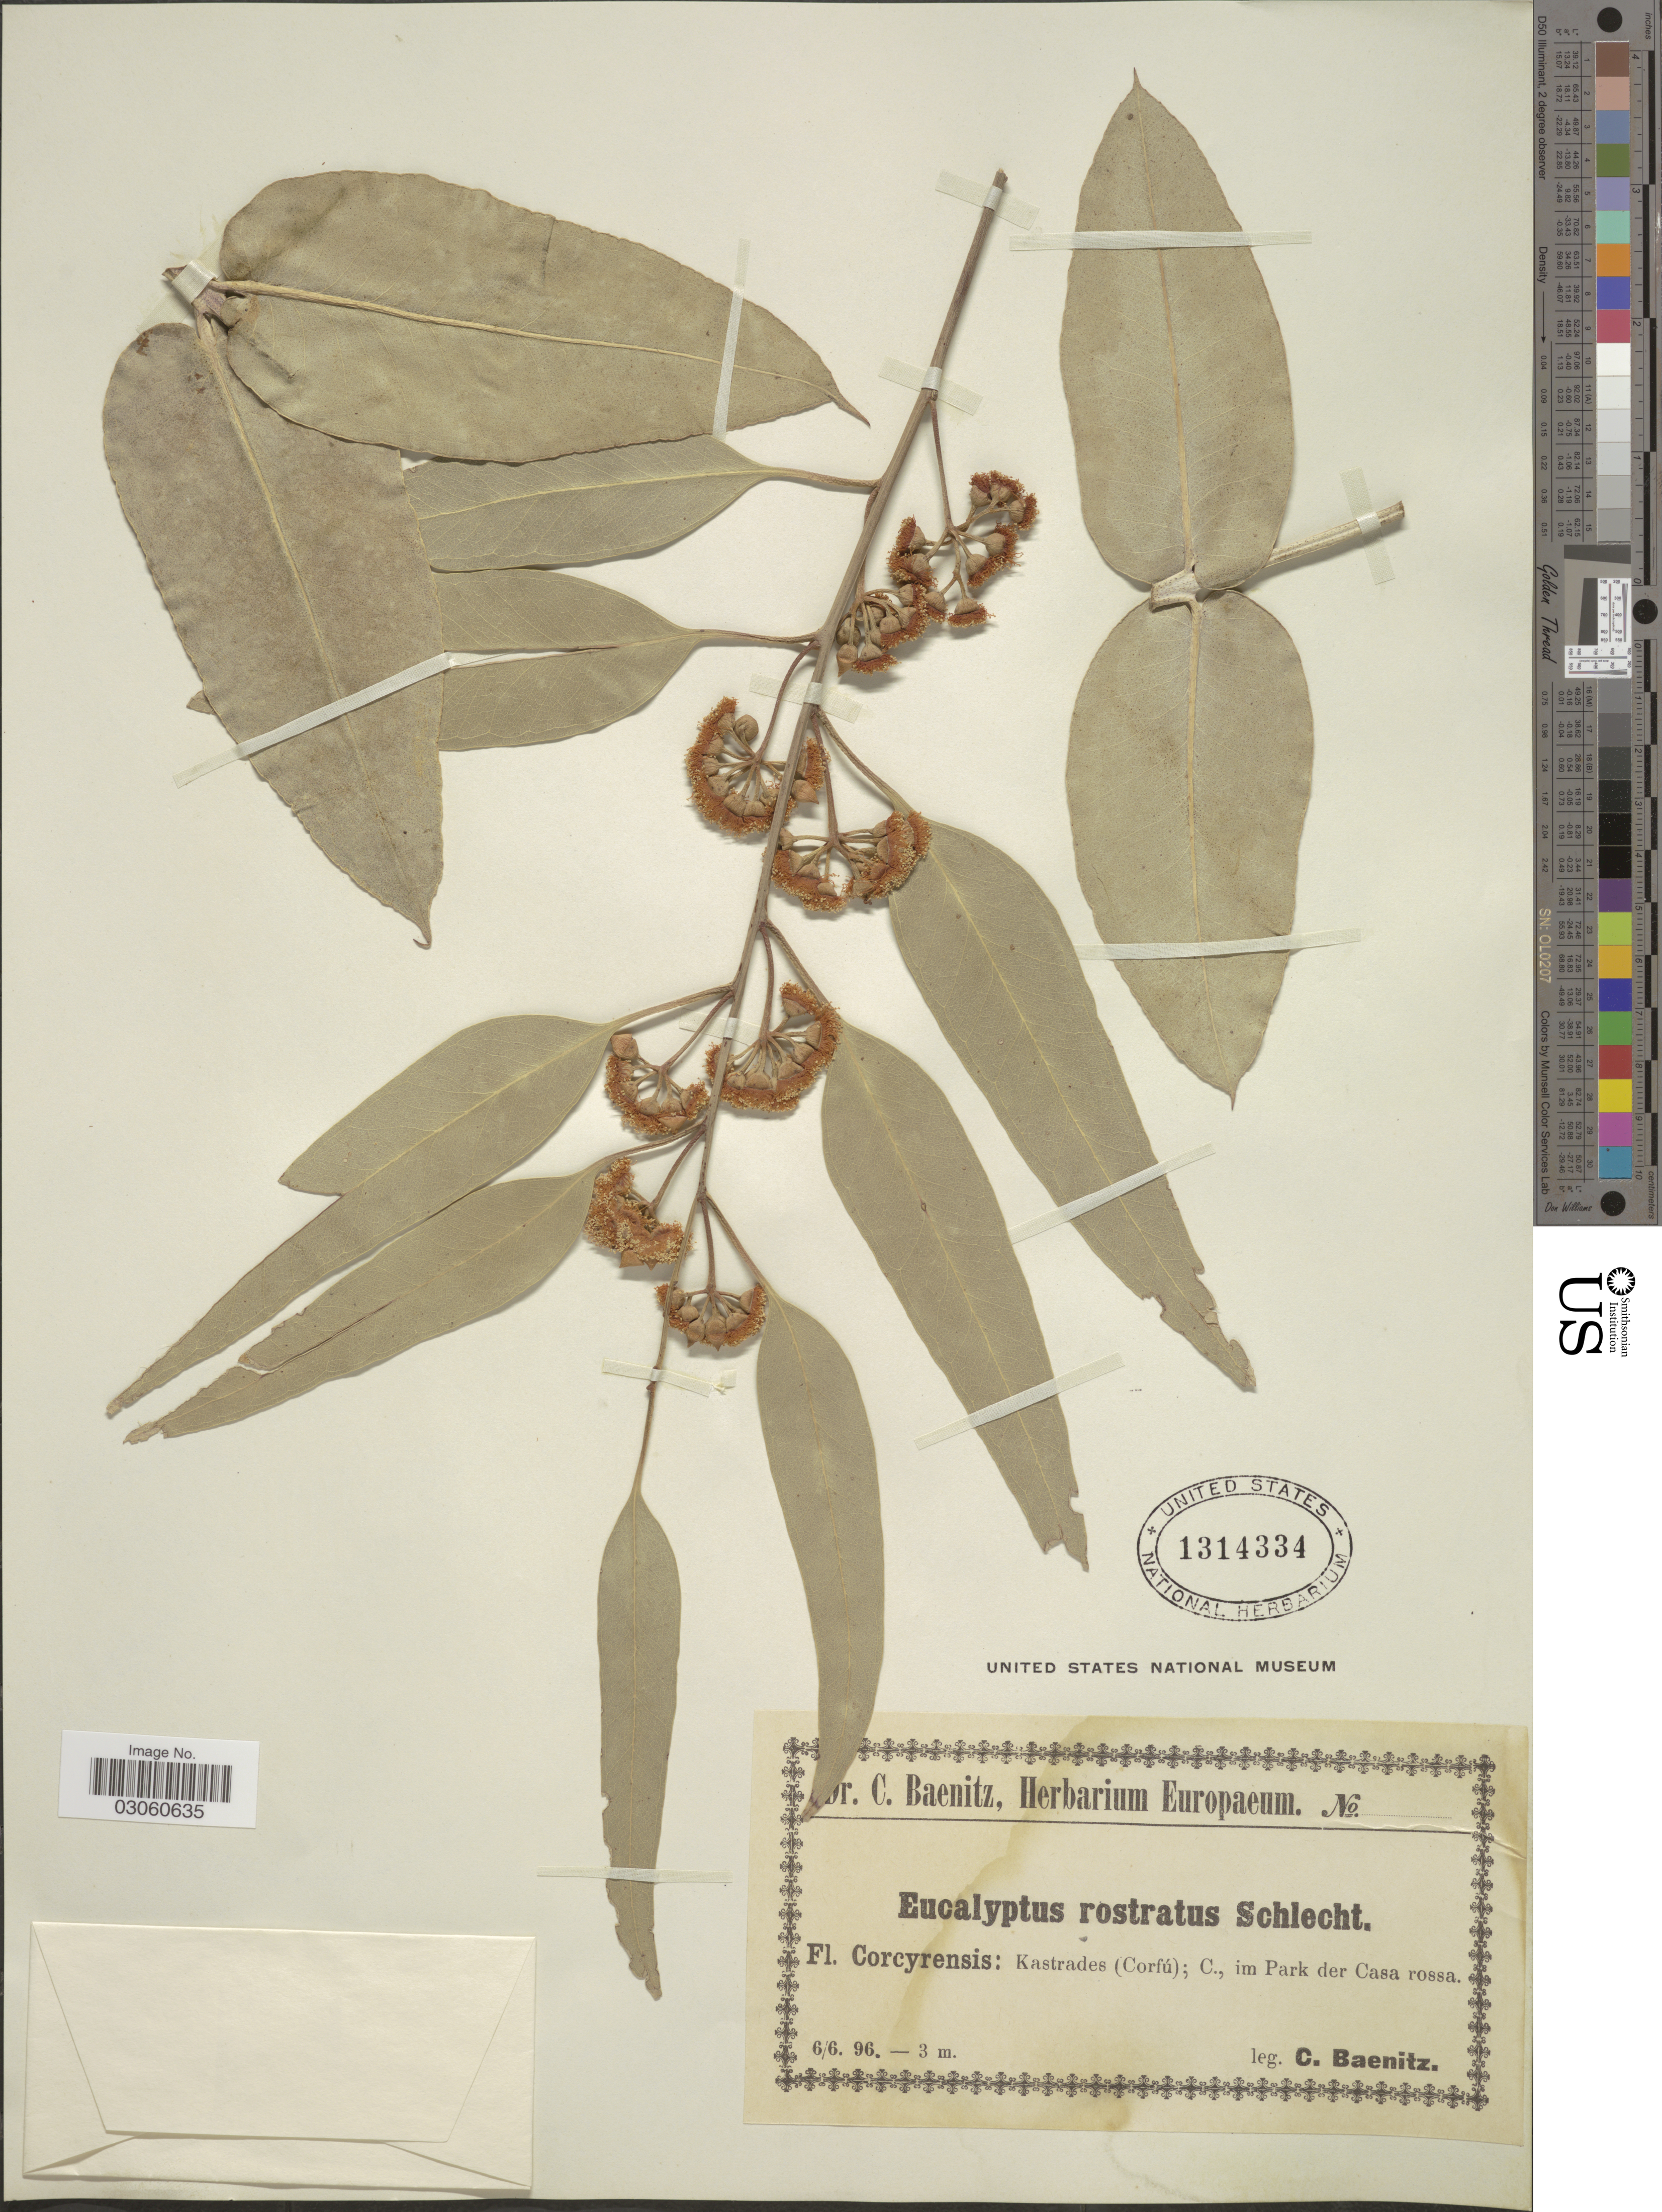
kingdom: Plantae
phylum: Tracheophyta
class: Magnoliopsida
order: Myrtales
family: Myrtaceae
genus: Eucalyptus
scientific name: Eucalyptus rostrata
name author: Schltdl.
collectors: C. G. Baenitz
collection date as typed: Transcribed d/m/y: 6/6/96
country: Greece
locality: Corcyrensis: Kastrades (Corfú); C., im Park der Casa rossa.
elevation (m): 3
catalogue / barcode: US 1314334